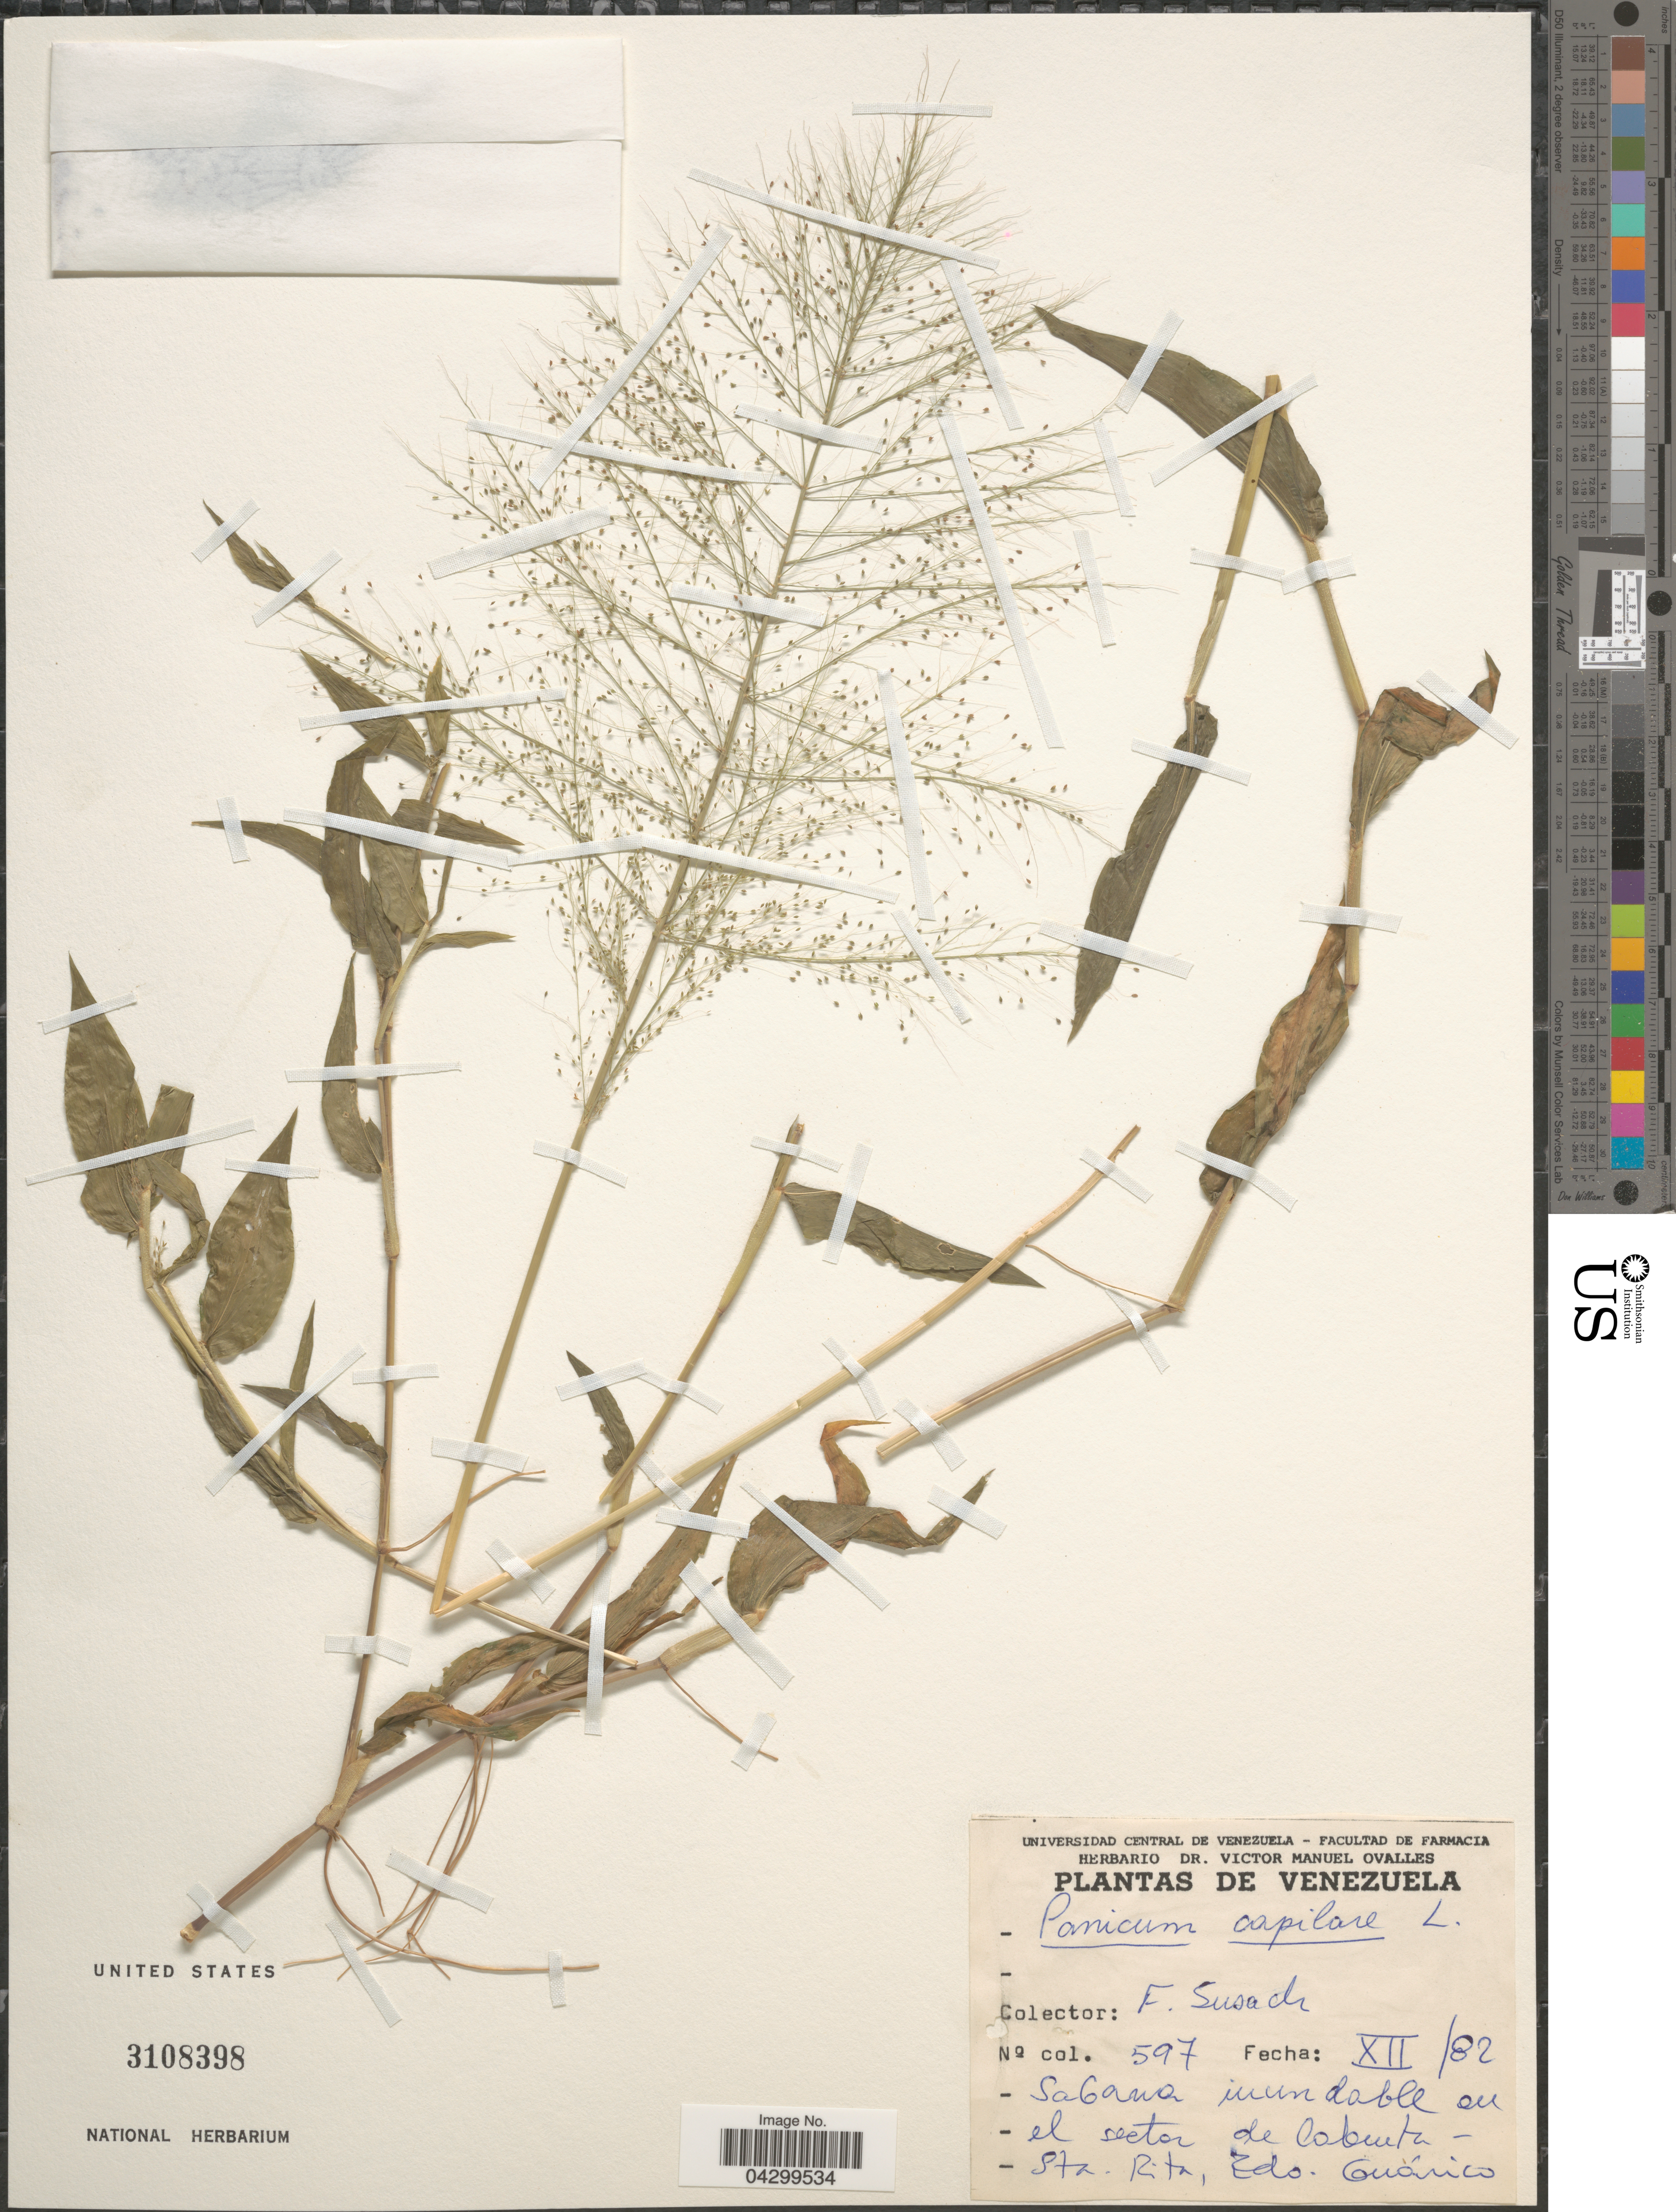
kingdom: Plantae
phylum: Tracheophyta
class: Liliopsida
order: Poales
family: Poaceae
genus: Panicum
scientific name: Panicum capillare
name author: L.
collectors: F. Susach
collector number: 597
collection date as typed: Transcribed d/m/y: /12/82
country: Venezuela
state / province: Guarico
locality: El sector de Cabruta- Sta. Rita.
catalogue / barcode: US 3108398